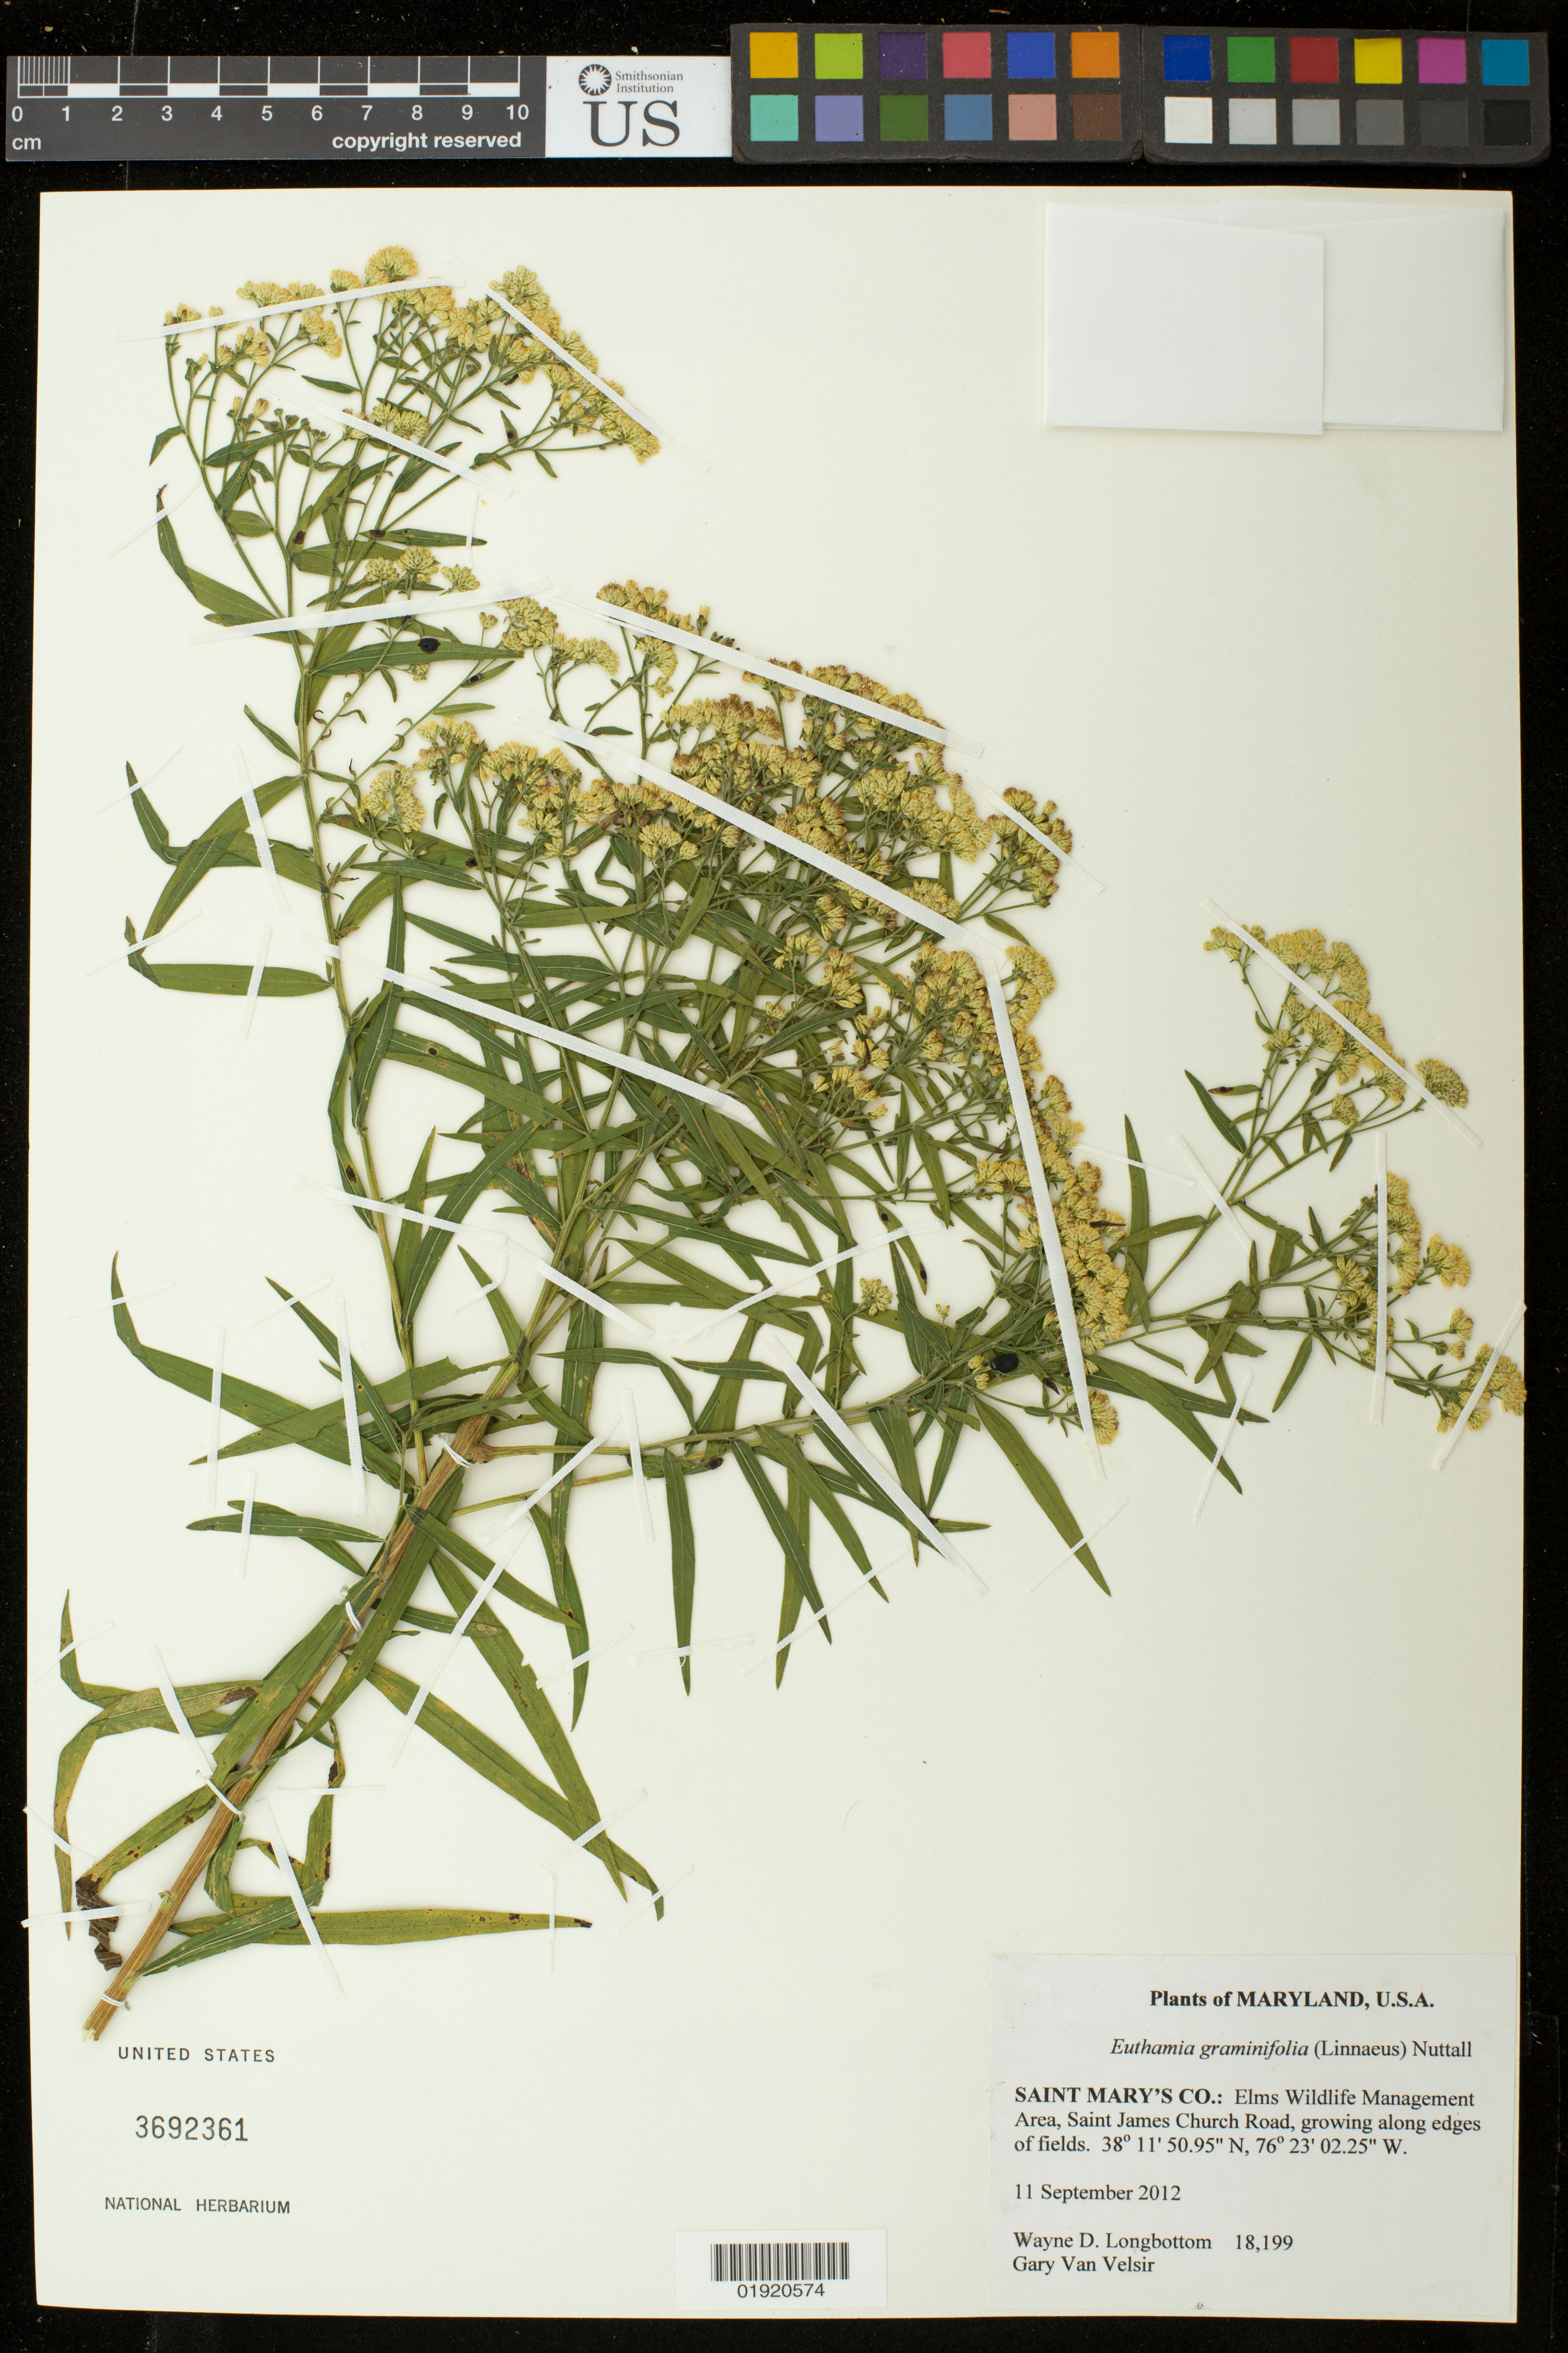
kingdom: Plantae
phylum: Tracheophyta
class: Magnoliopsida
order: Asterales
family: Asteraceae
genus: Euthamia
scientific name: Euthamia graminifolia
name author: (L.) Nutt.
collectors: W. D. Longbottom & G. Van Velsir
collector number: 18199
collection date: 2012-09-11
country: United States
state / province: Maryland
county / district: St. Mary's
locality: Maryland. Saint Mary's Co.: Elms Wildlife Management Area.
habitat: Saint James Church Road, growing along edges of fields.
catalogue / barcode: US 3692361